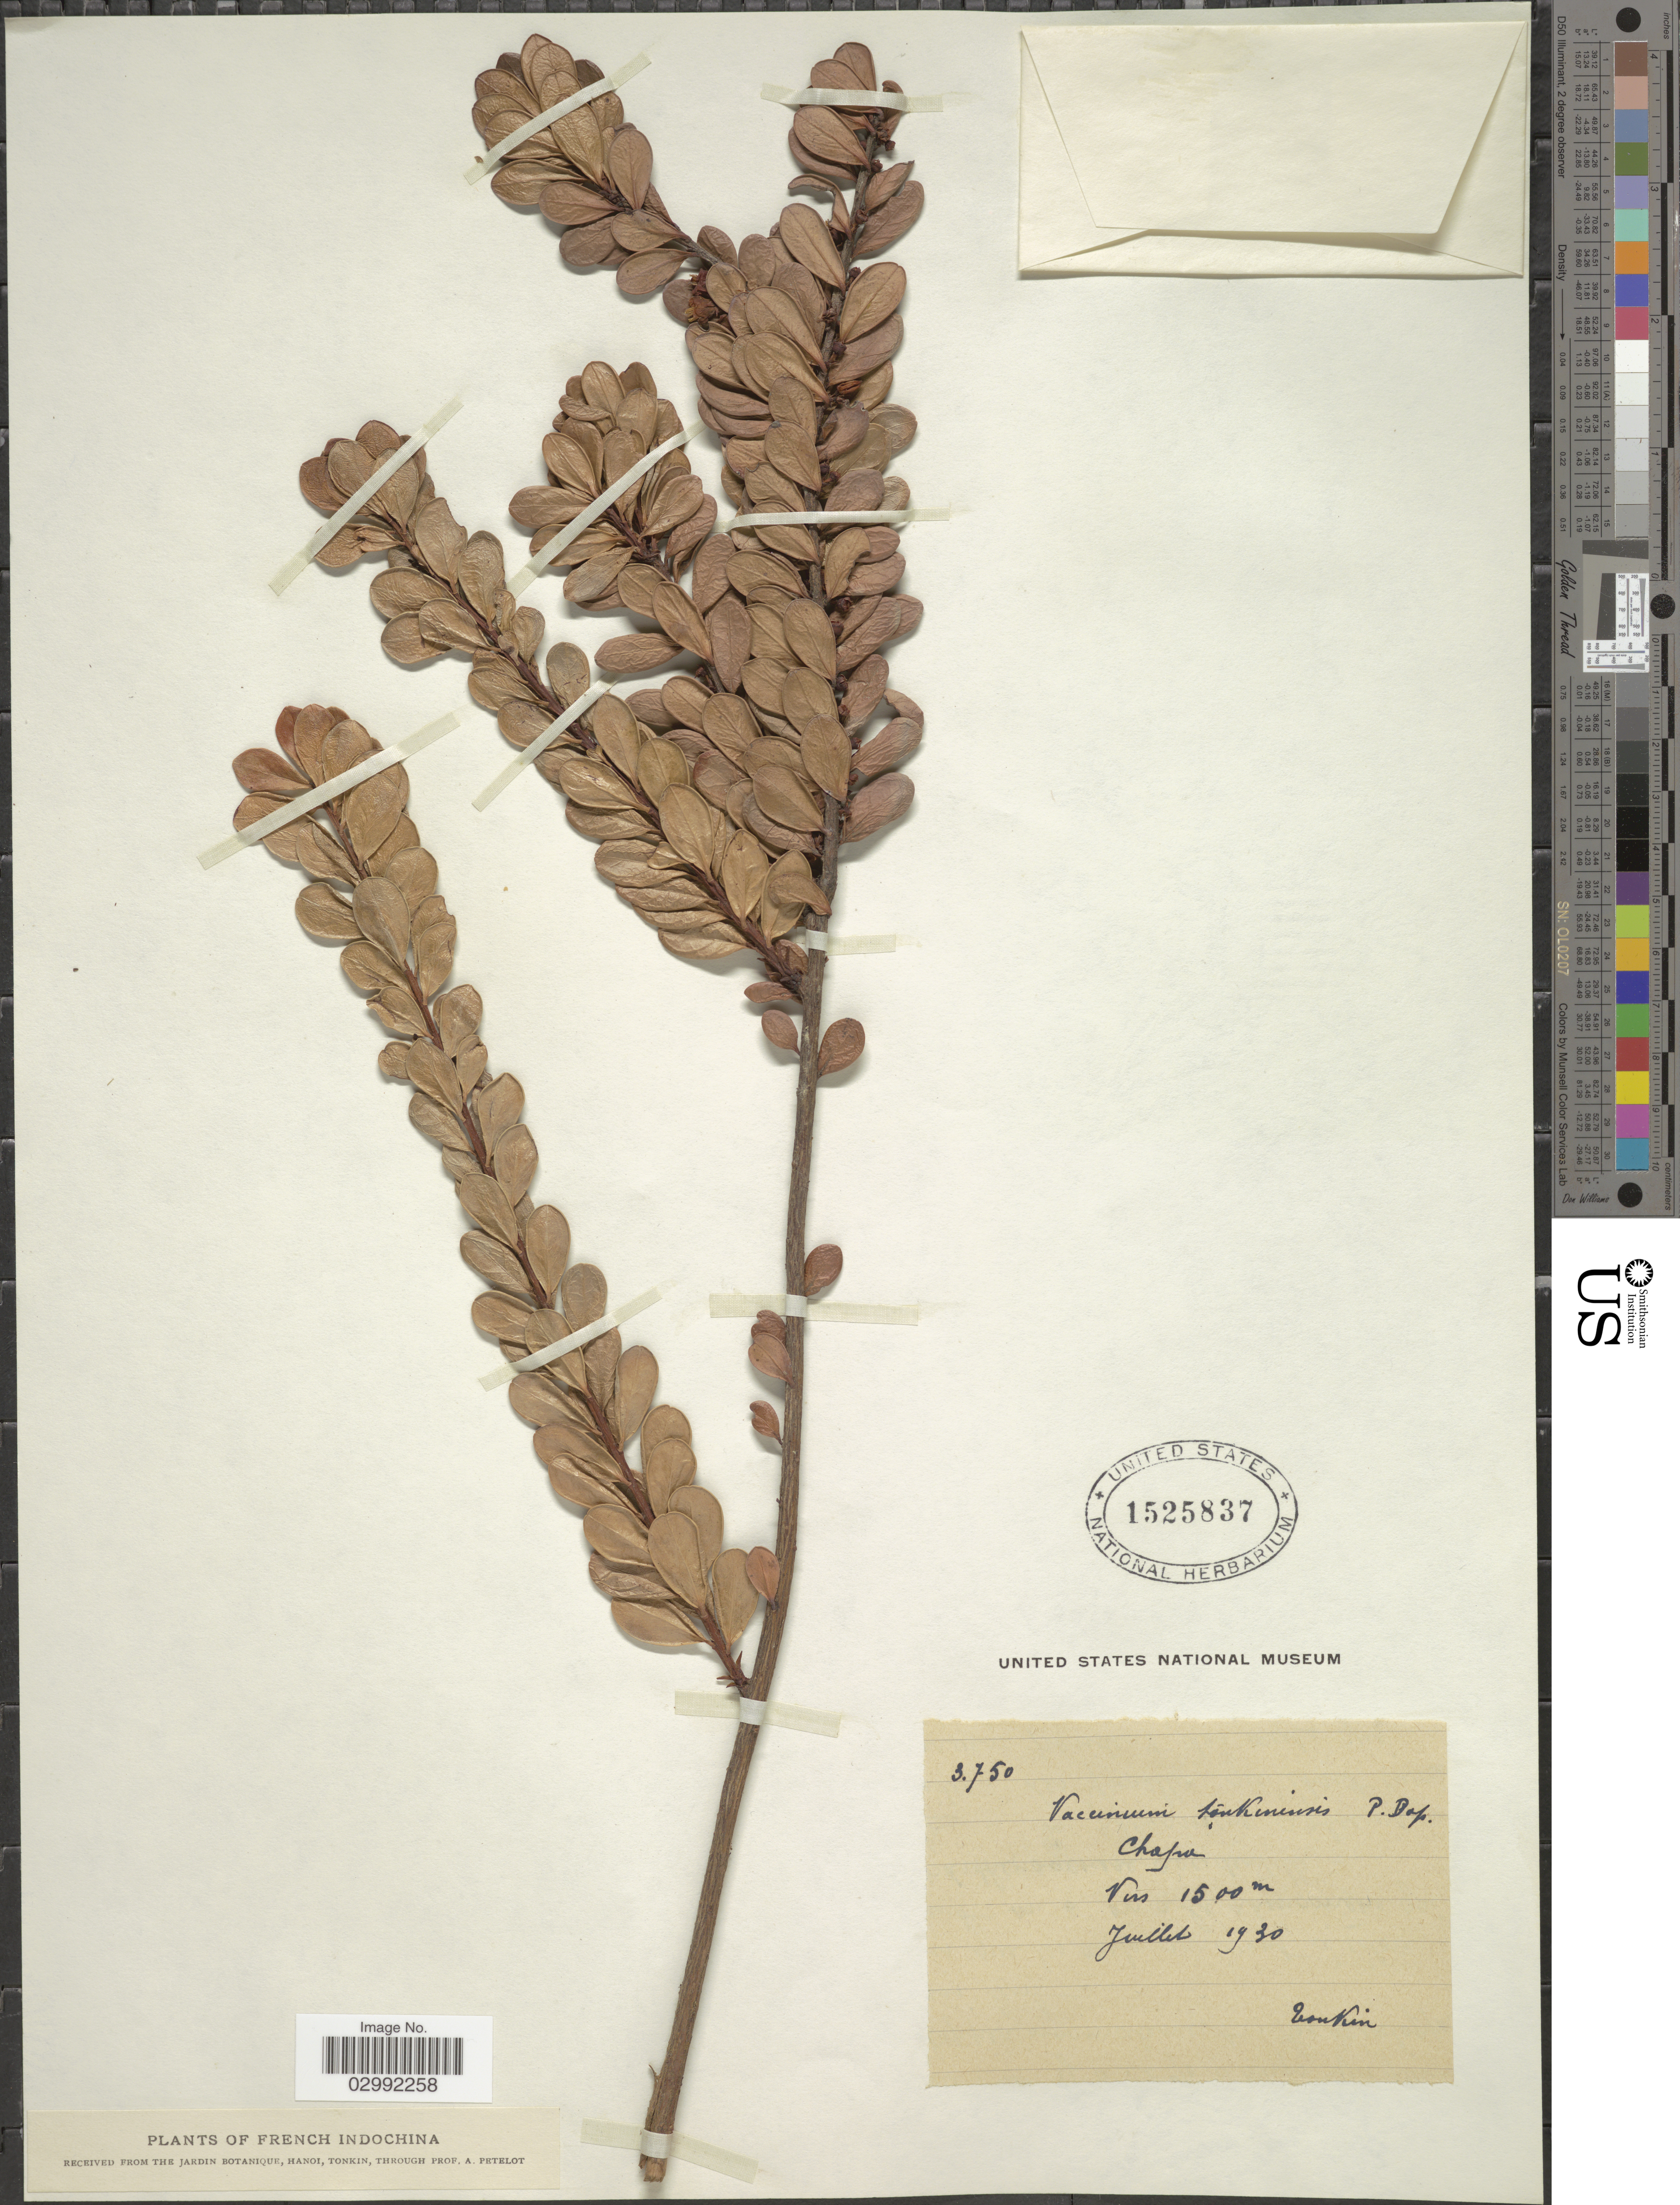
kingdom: Plantae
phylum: Tracheophyta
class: Magnoliopsida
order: Ericales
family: Ericaceae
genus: Vaccinium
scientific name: Vaccinium tonkinense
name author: Dop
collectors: A. Petelot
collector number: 3750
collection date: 1930-07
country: Vietnam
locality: Tonkin. Chapa. French Indochina.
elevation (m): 1500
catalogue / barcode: US 1525837